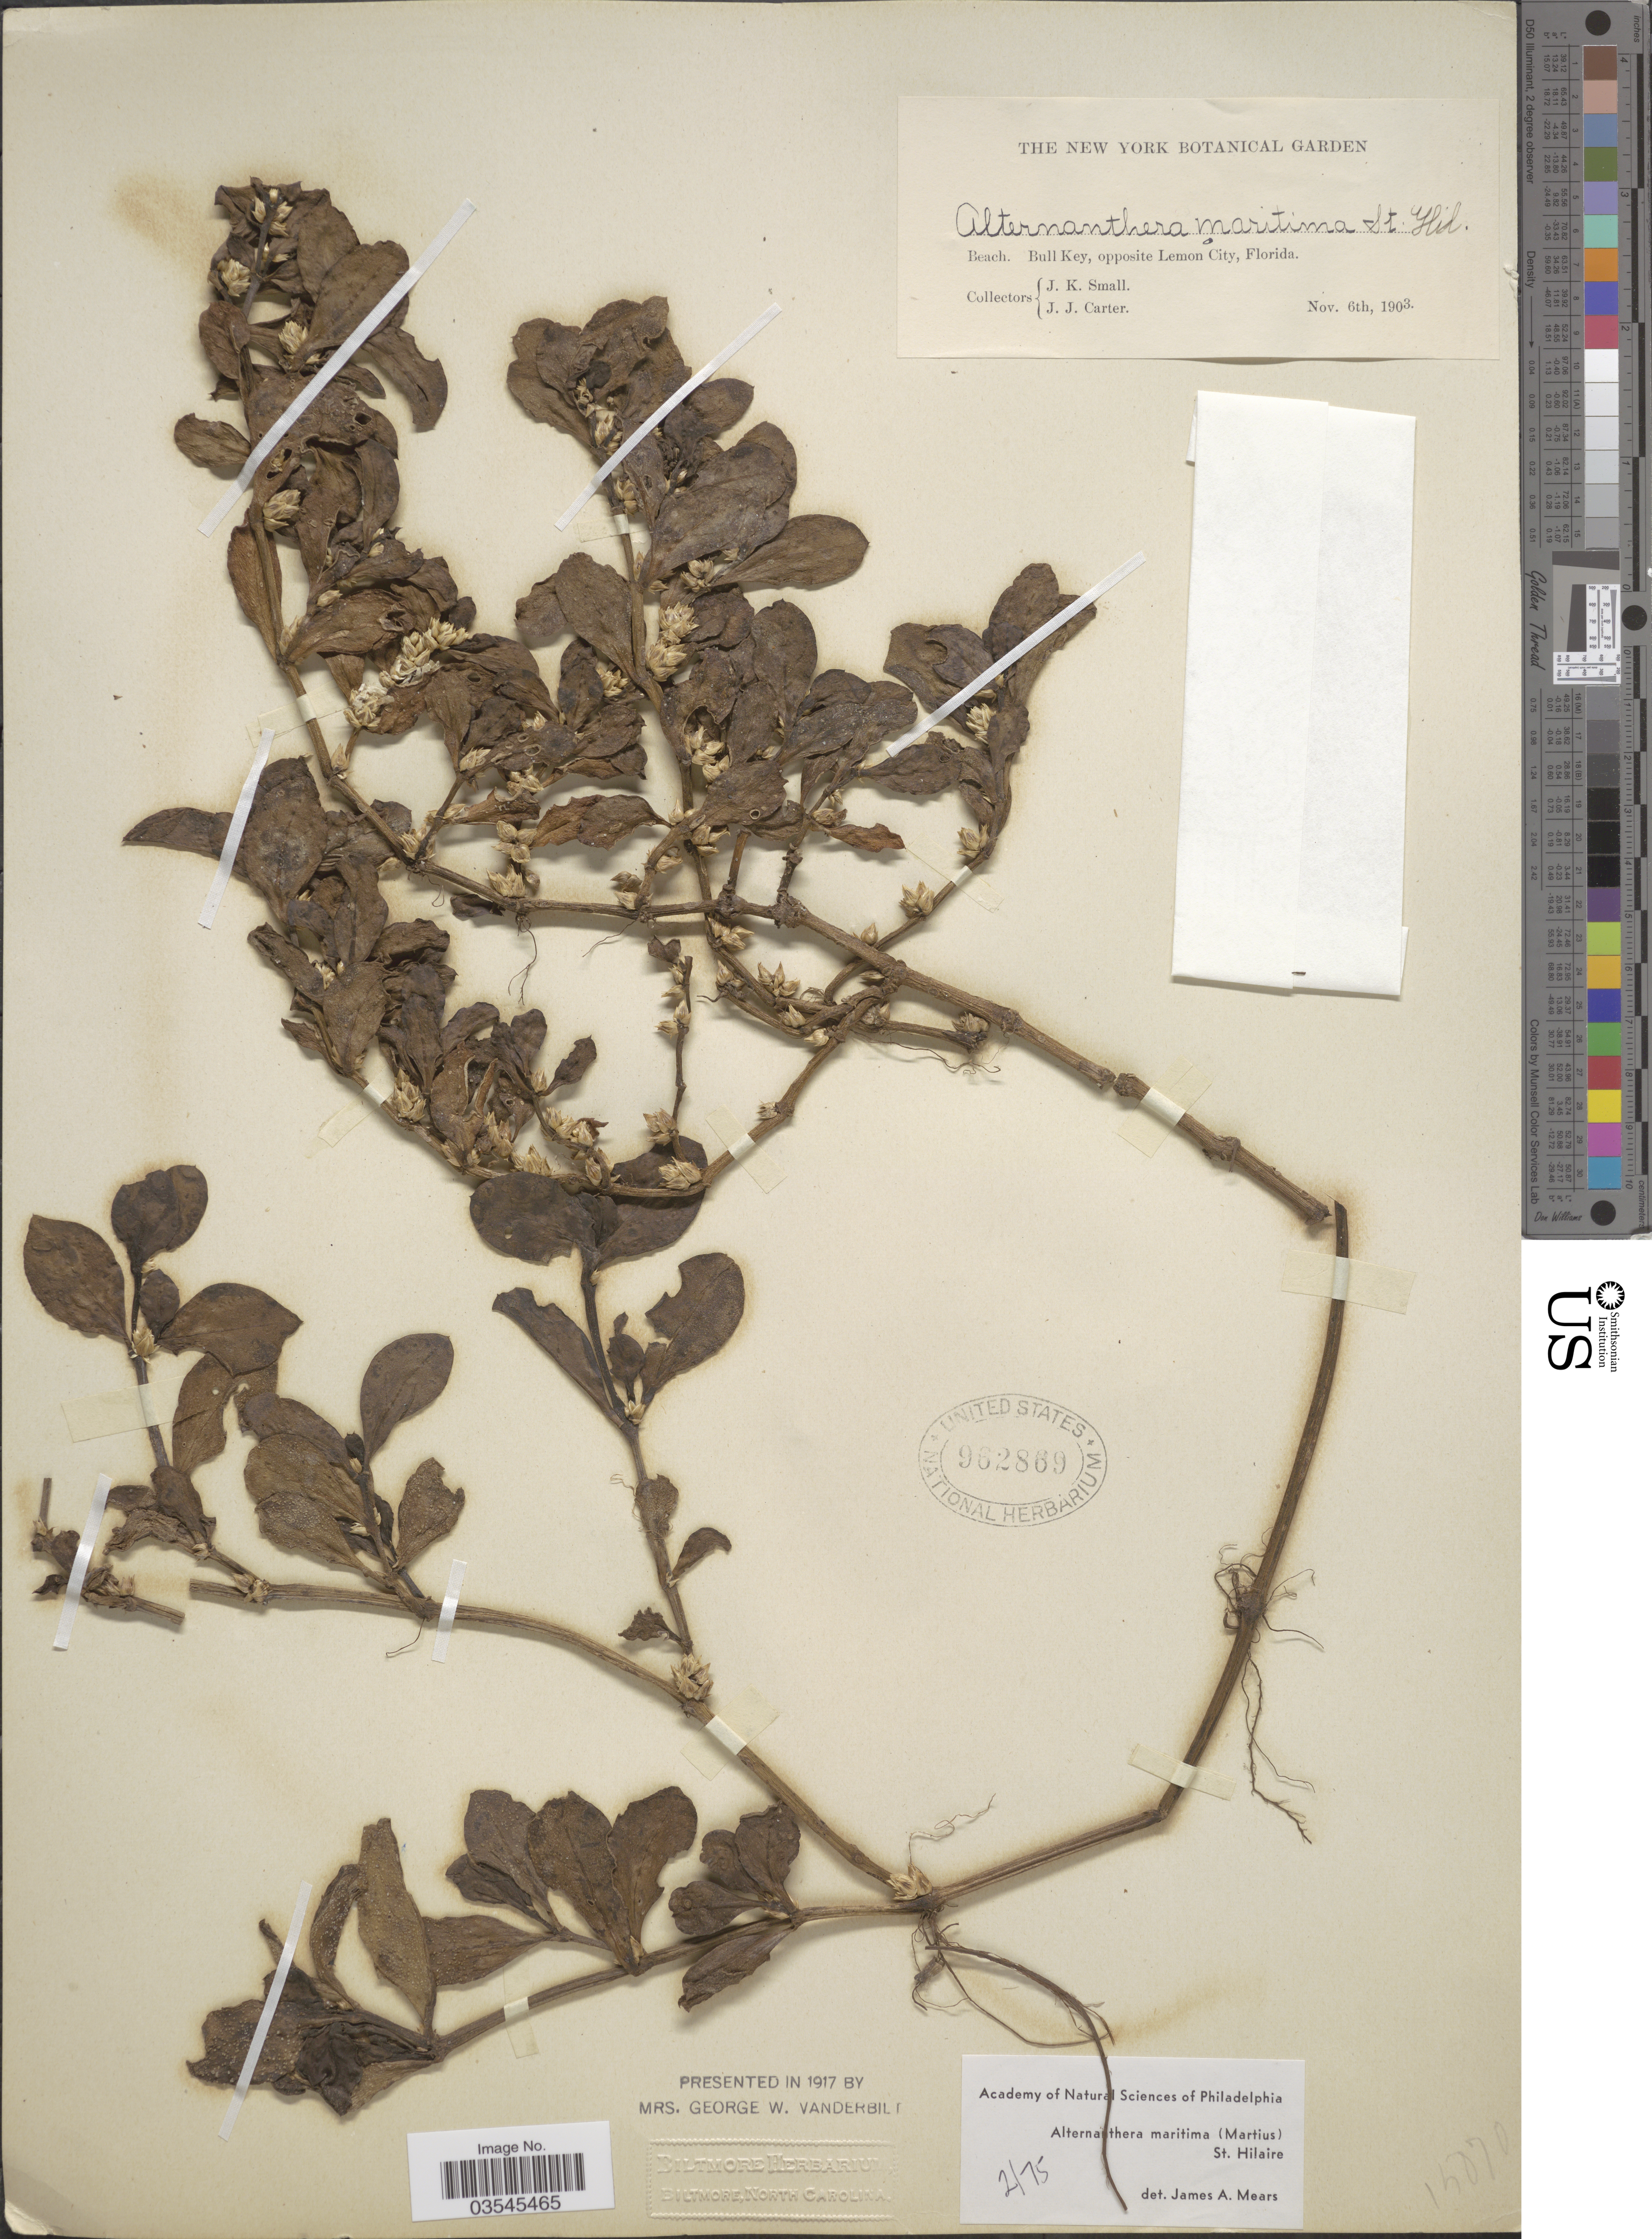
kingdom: Plantae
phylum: Tracheophyta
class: Magnoliopsida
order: Caryophyllales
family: Amaranthaceae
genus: Alternanthera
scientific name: Alternanthera maritima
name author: (Mart.) A. St.-Hil.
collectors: J. K. Small & J. Carter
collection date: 1903-11-06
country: United States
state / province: Florida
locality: Beach. Bull Key, opposite Lemon City.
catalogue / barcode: US 962869